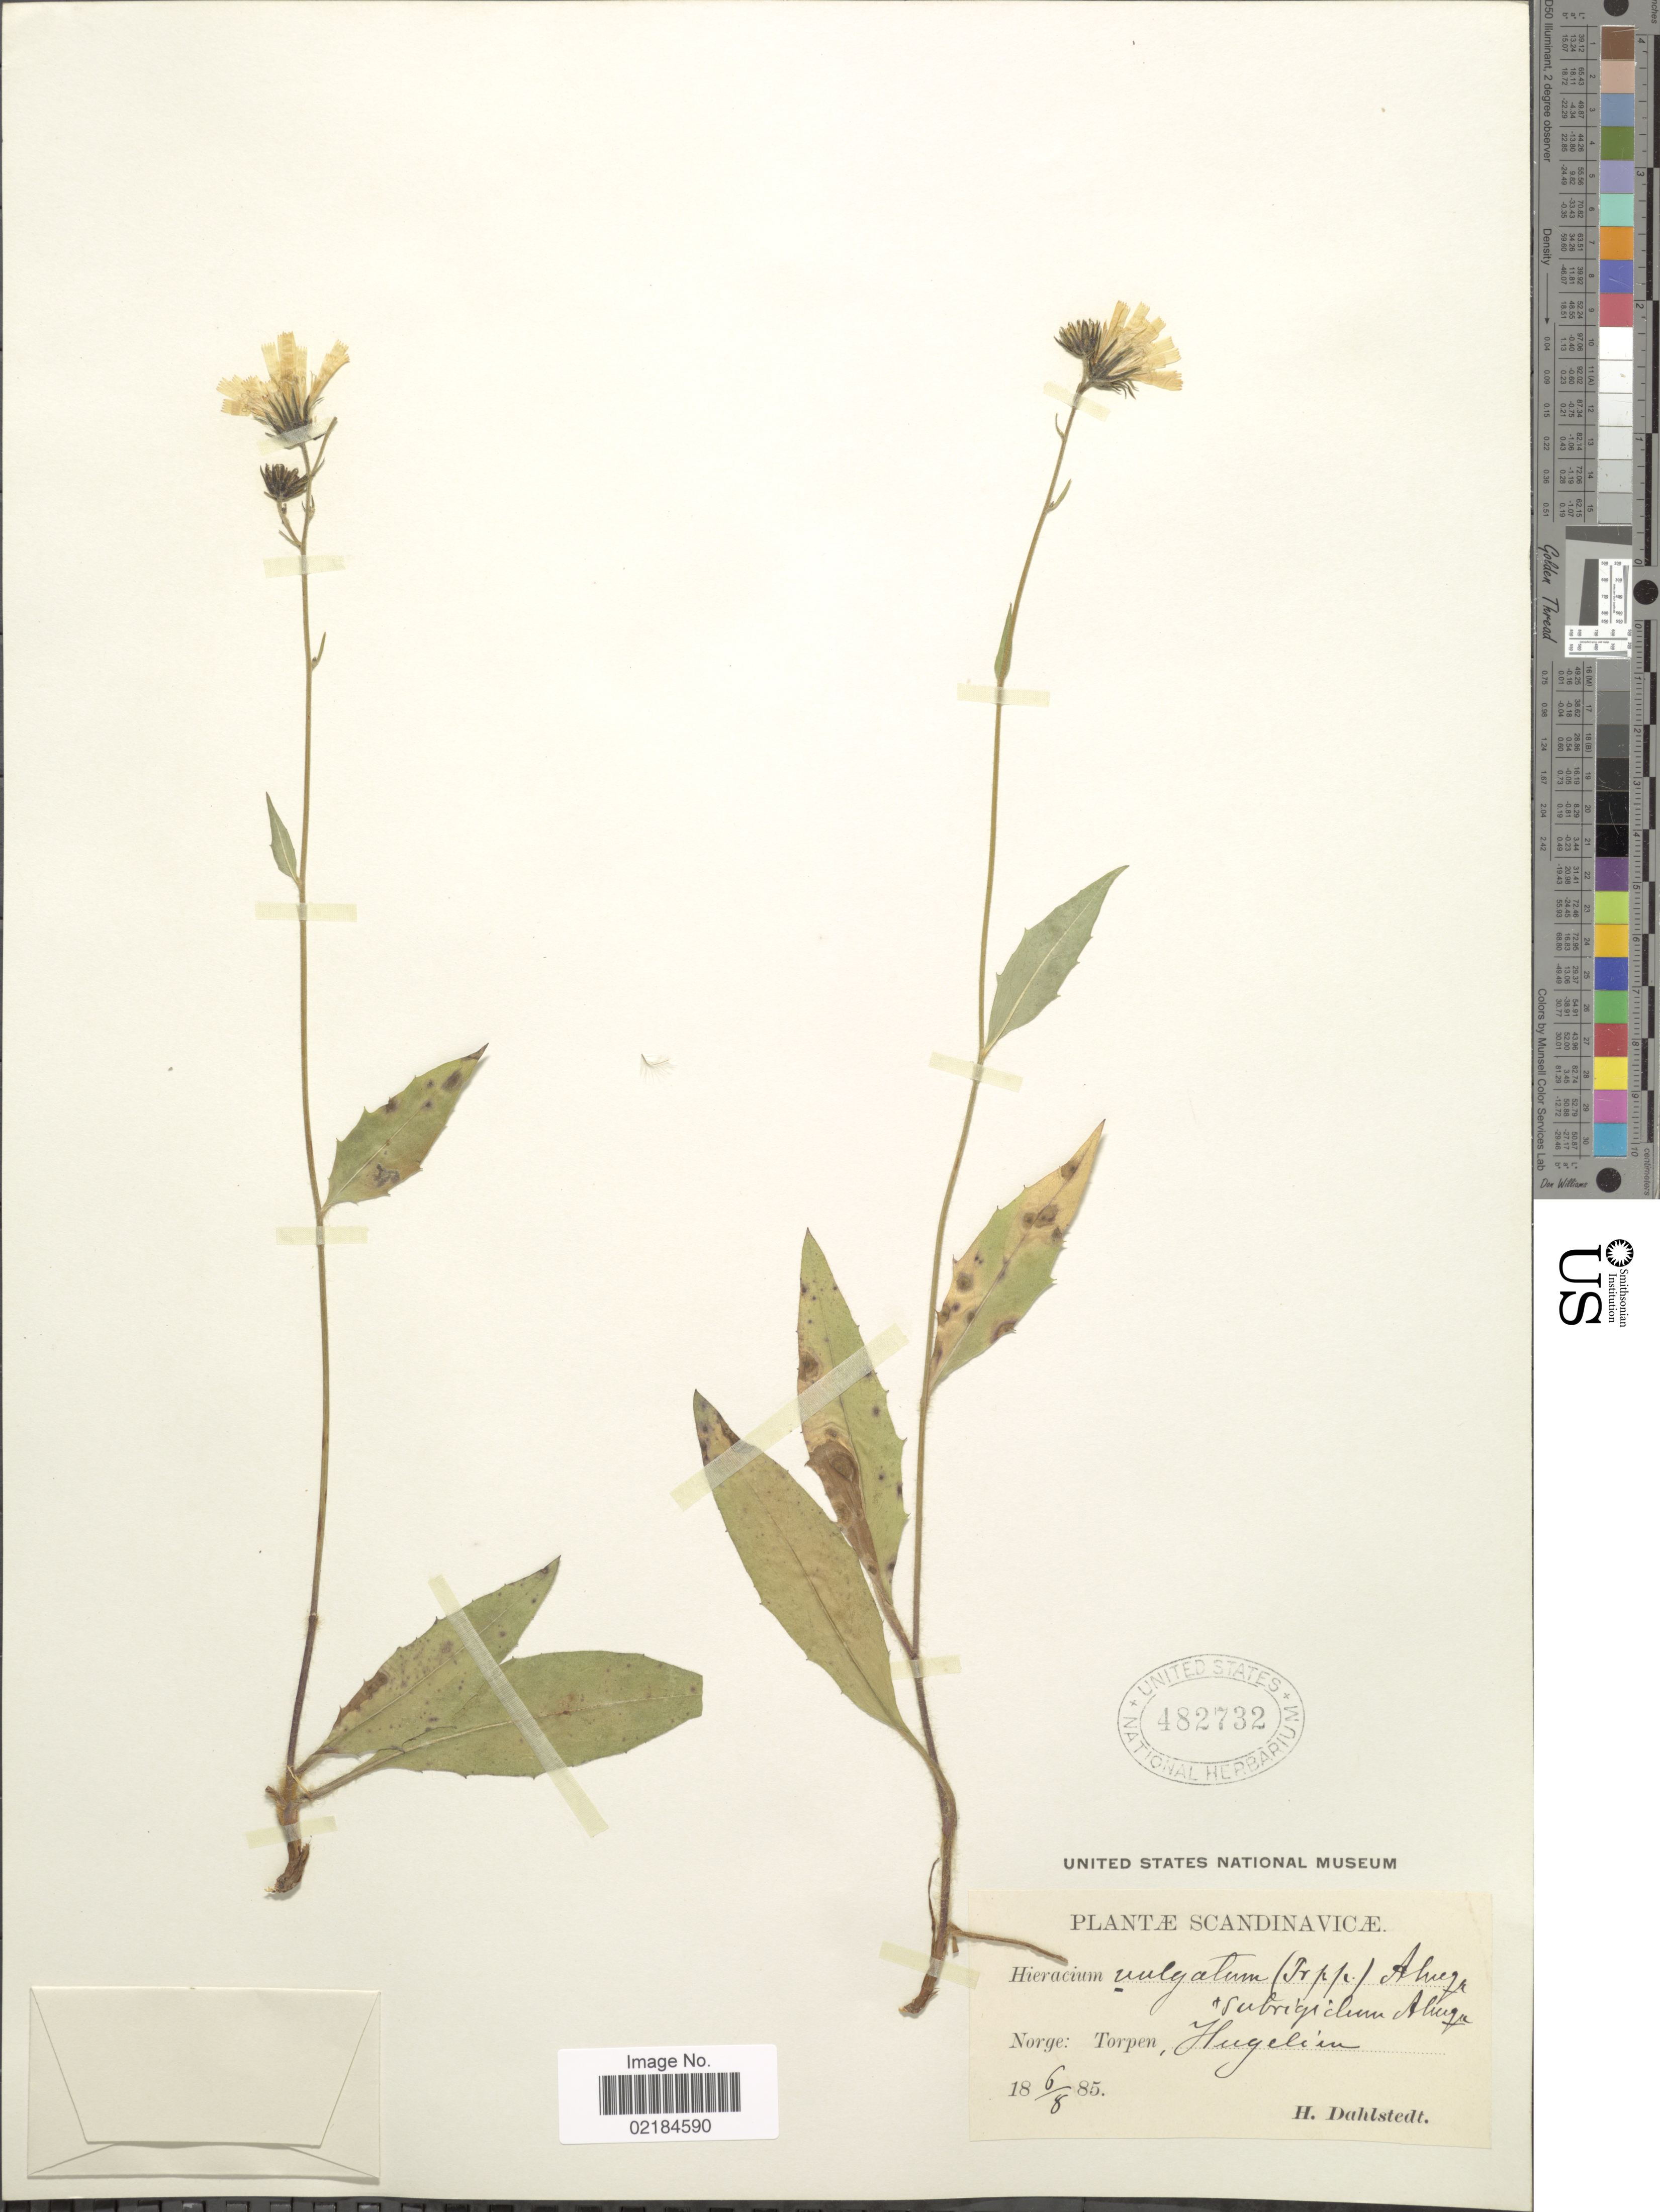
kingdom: Plantae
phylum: Tracheophyta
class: Magnoliopsida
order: Asterales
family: Asteraceae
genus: Hieracium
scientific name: Hieracium lachenalii subsp. cruenifolium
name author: (Dahlst. & Lübeck) Zahn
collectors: H. G. Dahlstedt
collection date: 1885-08-06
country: Norway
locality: Scandinavicae, Norge: Torpen, Hugelien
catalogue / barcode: US 482732